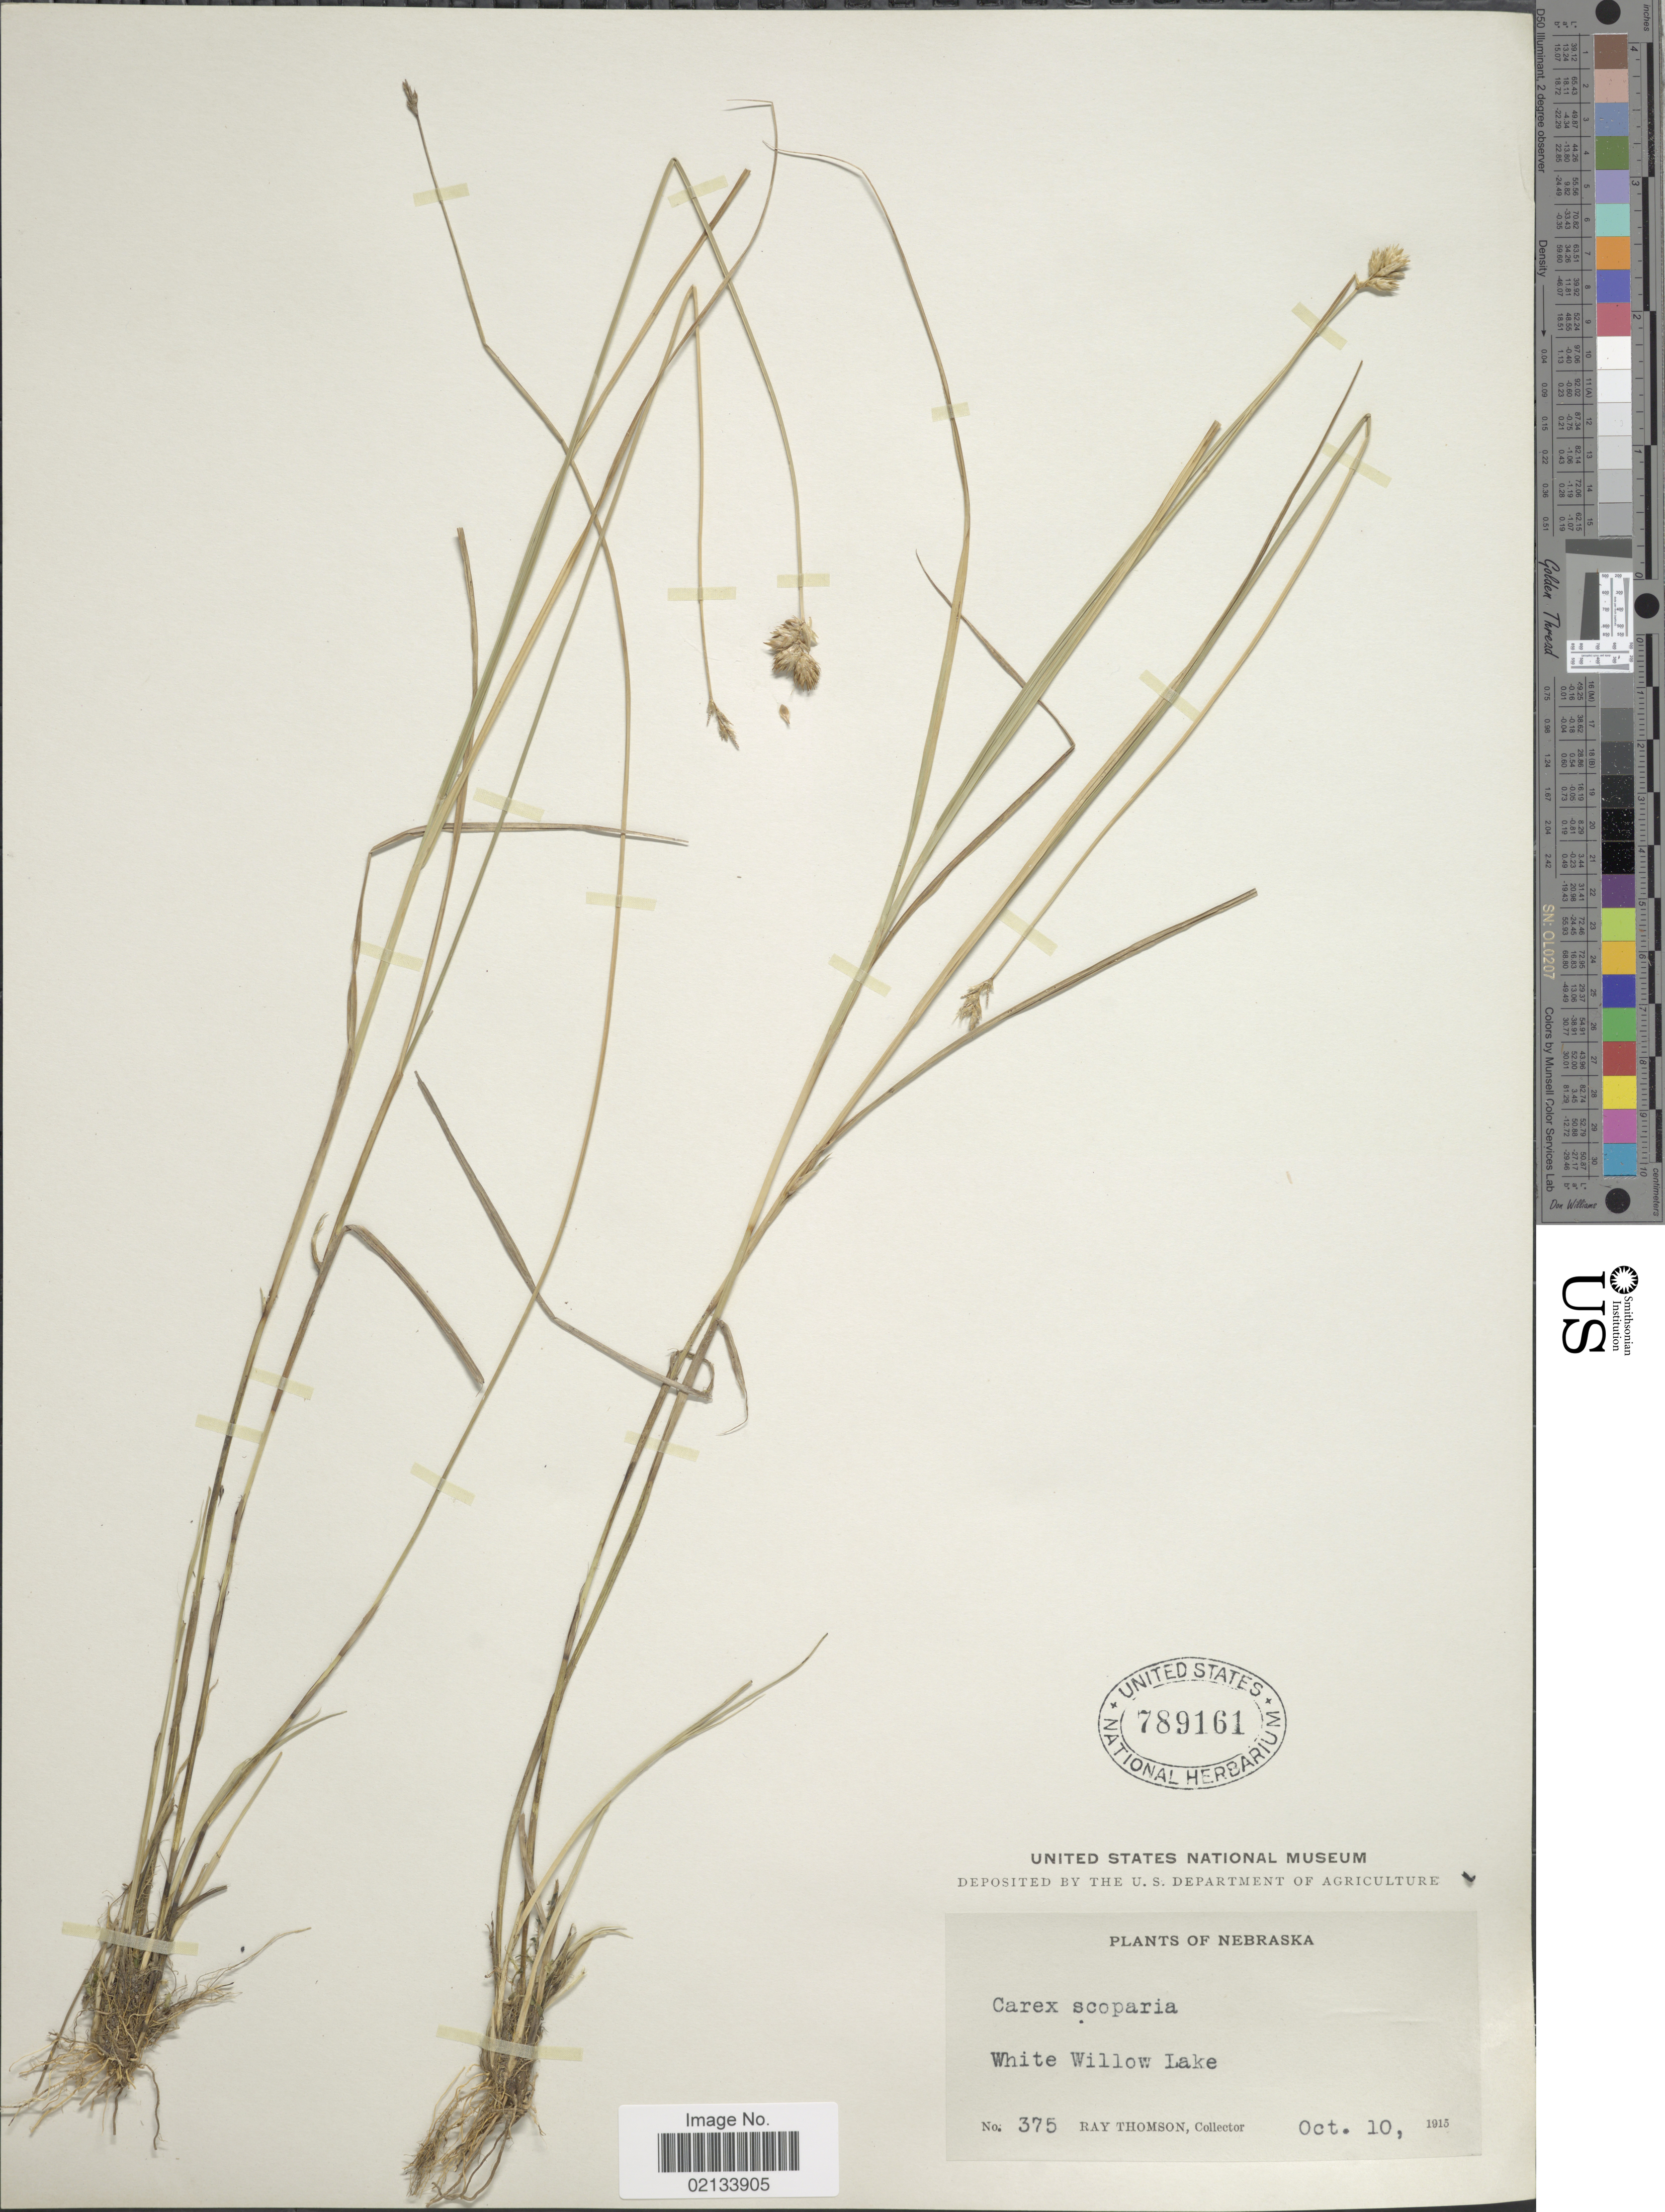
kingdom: Plantae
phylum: Tracheophyta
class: Liliopsida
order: Poales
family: Cyperaceae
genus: Carex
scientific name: Carex scoparia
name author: Schkuhr ex Willd.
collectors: R. Thomson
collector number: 375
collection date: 1915-10-10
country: United States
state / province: Nebraska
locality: White Willow Lake.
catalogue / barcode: US 789161